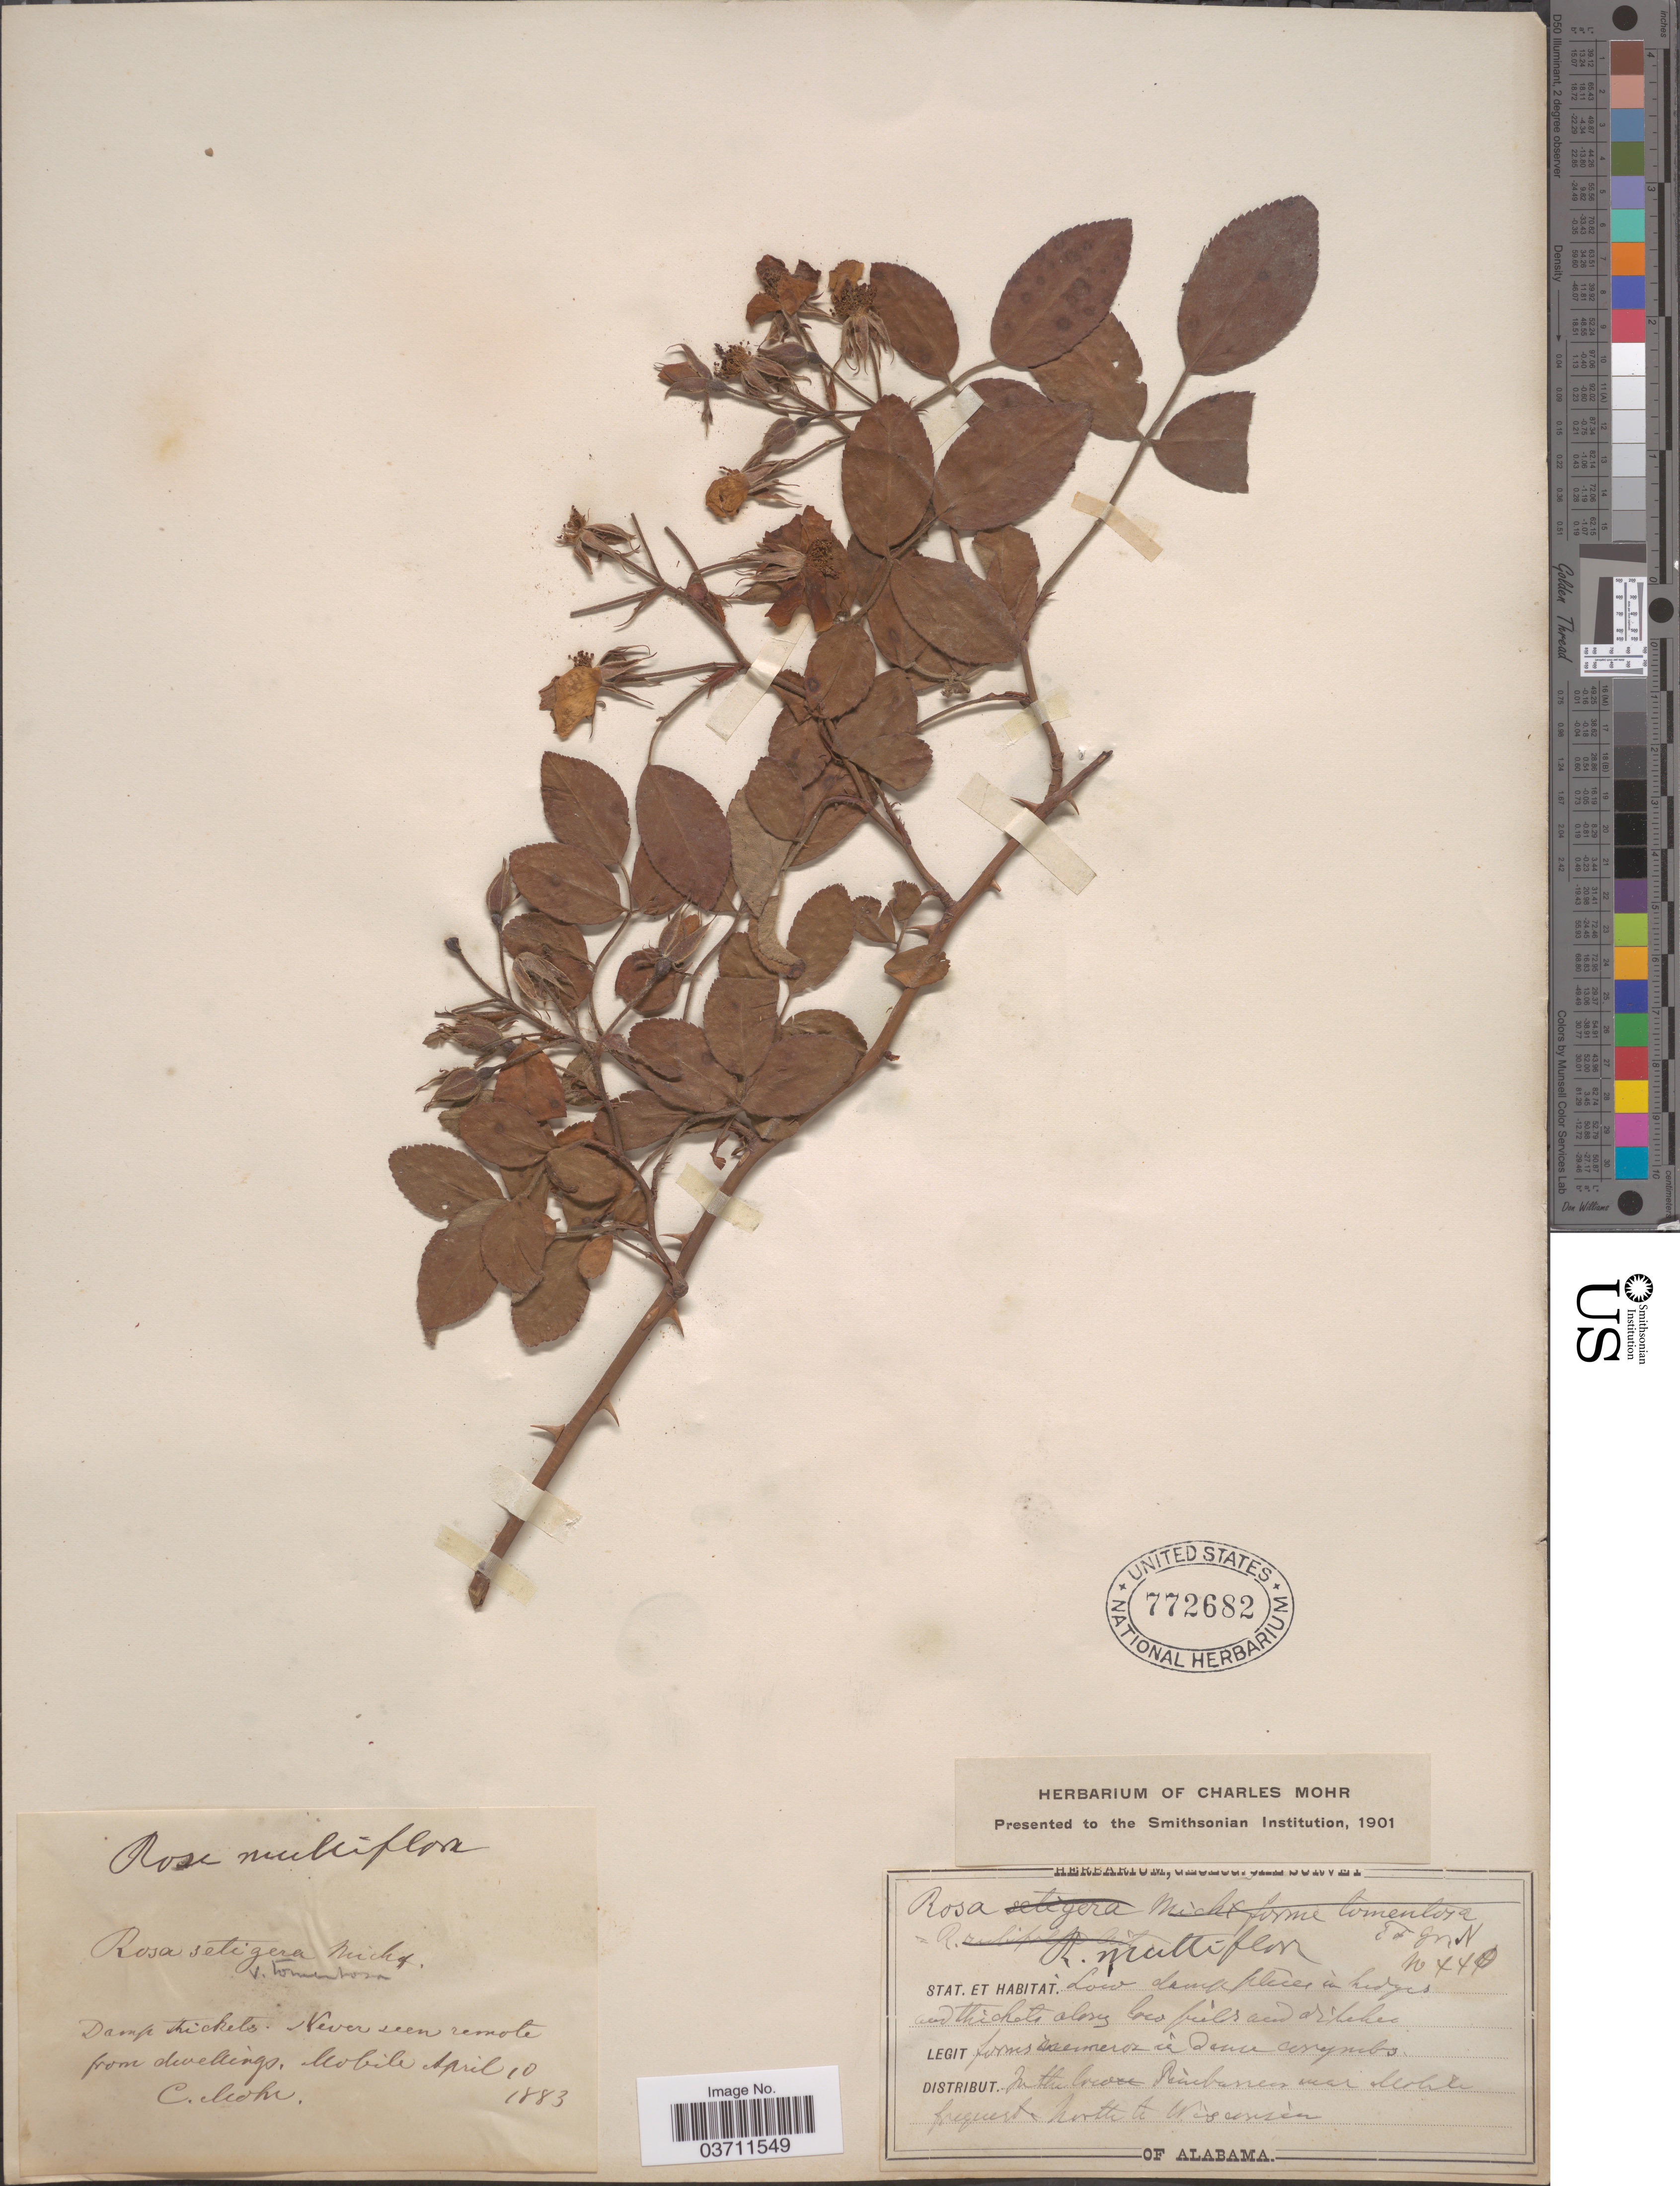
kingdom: Plantae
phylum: Tracheophyta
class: Magnoliopsida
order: Rosales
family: Rosaceae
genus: Rosa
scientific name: Rosa multiflora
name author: Thunb.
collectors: Mohr, C. T. (herbarium)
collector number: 440*?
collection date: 1883-04-10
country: United States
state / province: Alabama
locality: Mobile.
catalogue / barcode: US 772682